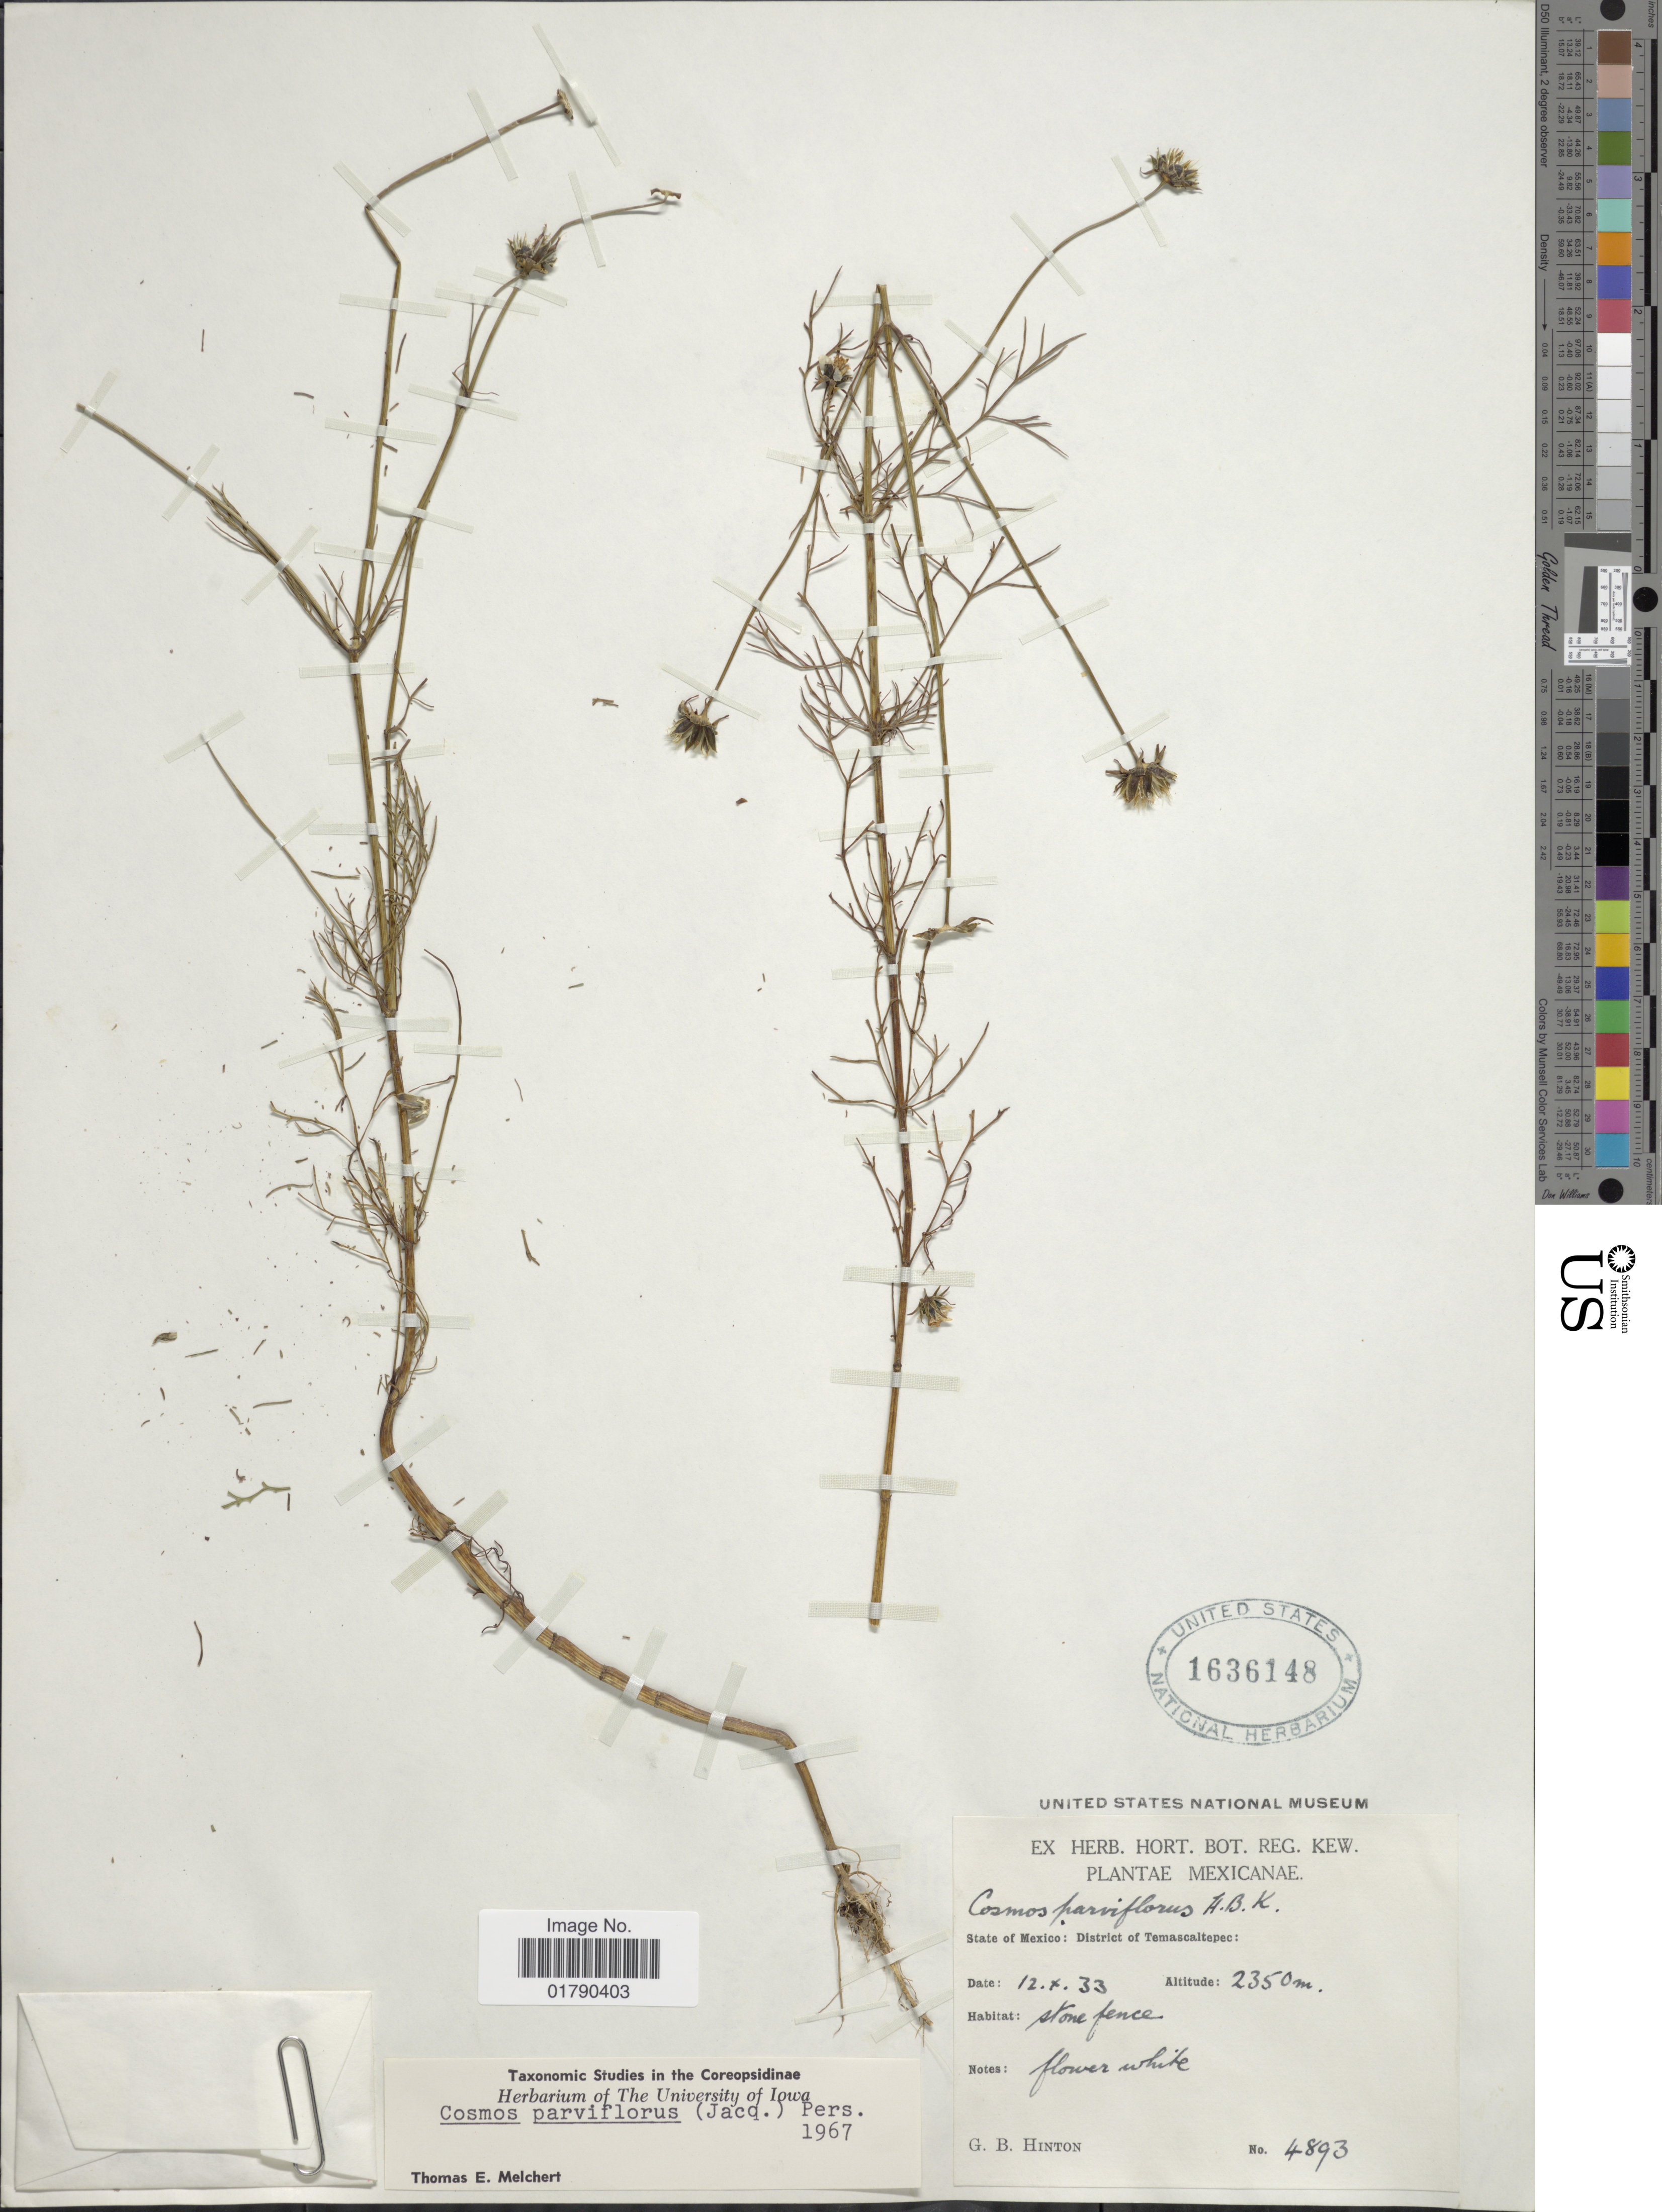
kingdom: Plantae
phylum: Tracheophyta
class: Magnoliopsida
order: Asterales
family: Asteraceae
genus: Cosmos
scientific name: Cosmos parviflorus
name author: (Jacq.) Pers.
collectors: G. B. Hinton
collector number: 4893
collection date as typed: Transcribed d/m/y: 12/10/33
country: Mexico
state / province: México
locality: District of Temascaltepec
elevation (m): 2350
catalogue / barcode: US 1636148